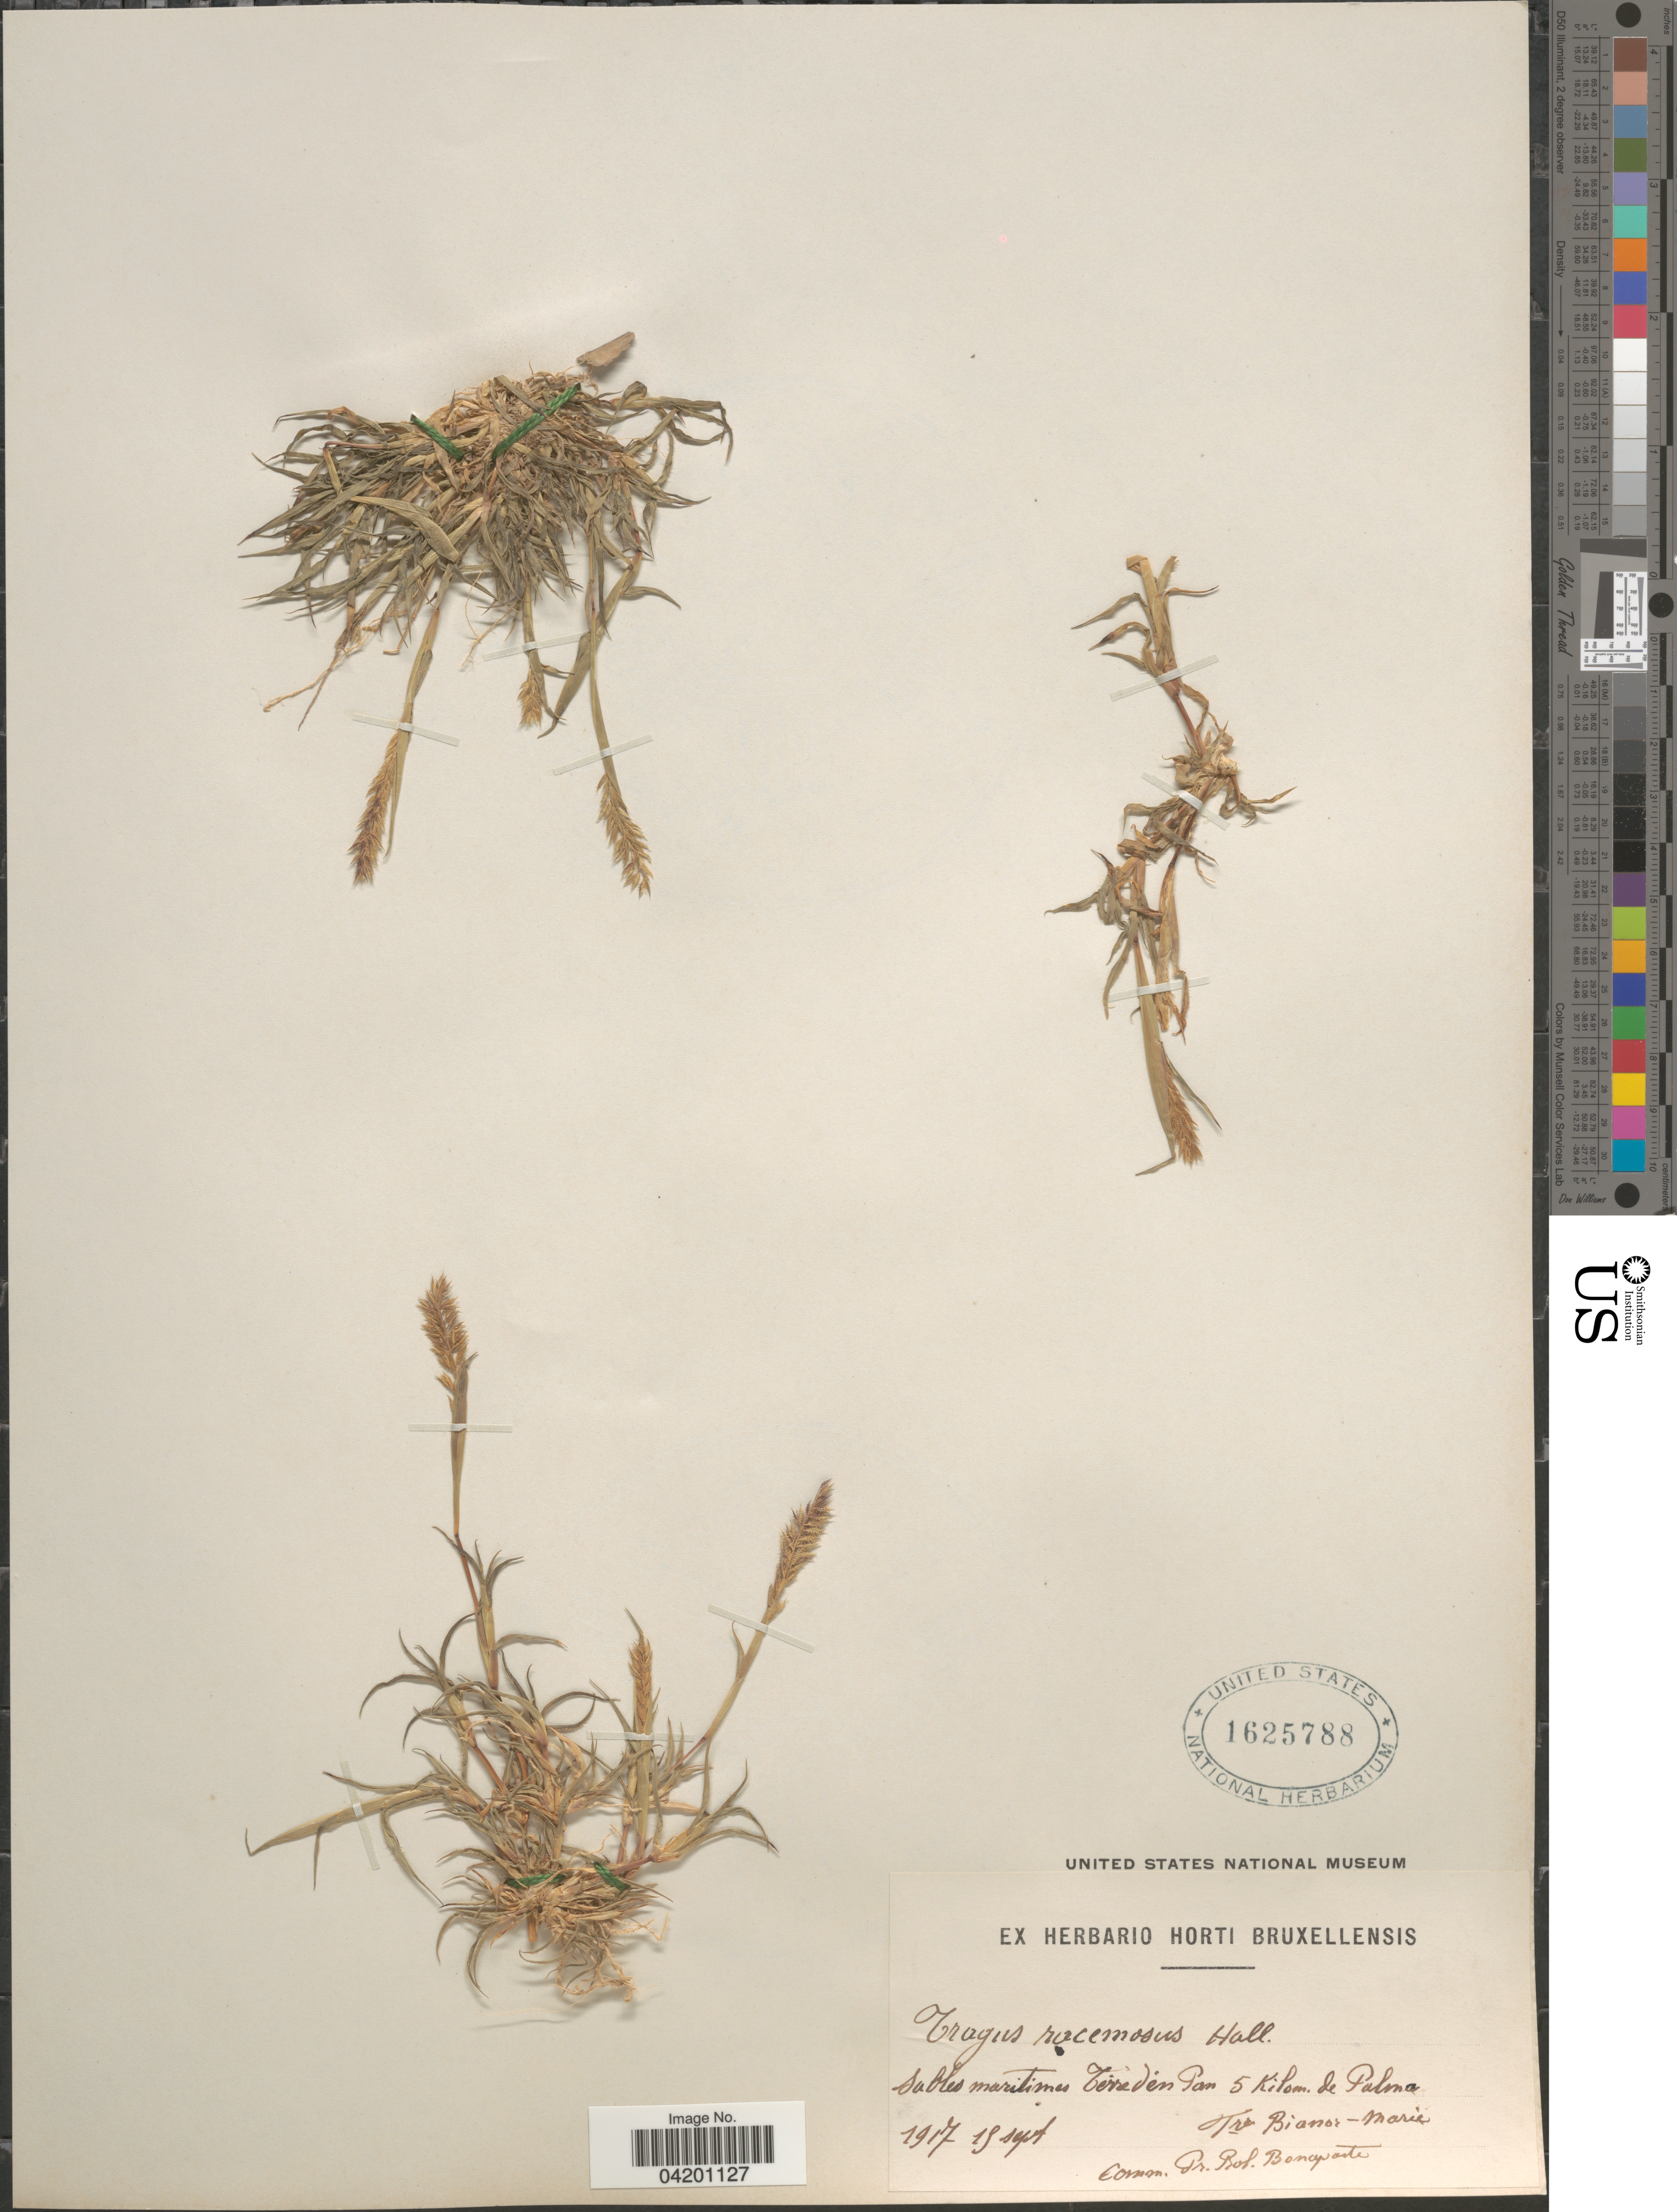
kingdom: Plantae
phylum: Tracheophyta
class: Liliopsida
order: Poales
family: Poaceae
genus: Tragus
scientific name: Tragus racemosus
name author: (L.) All.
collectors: F. Bianor-Marie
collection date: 1917-09-15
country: Spain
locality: Sables maritimes Terre den [interpreted] Pass 5 Kilom. De Palma.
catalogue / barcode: US 1625788